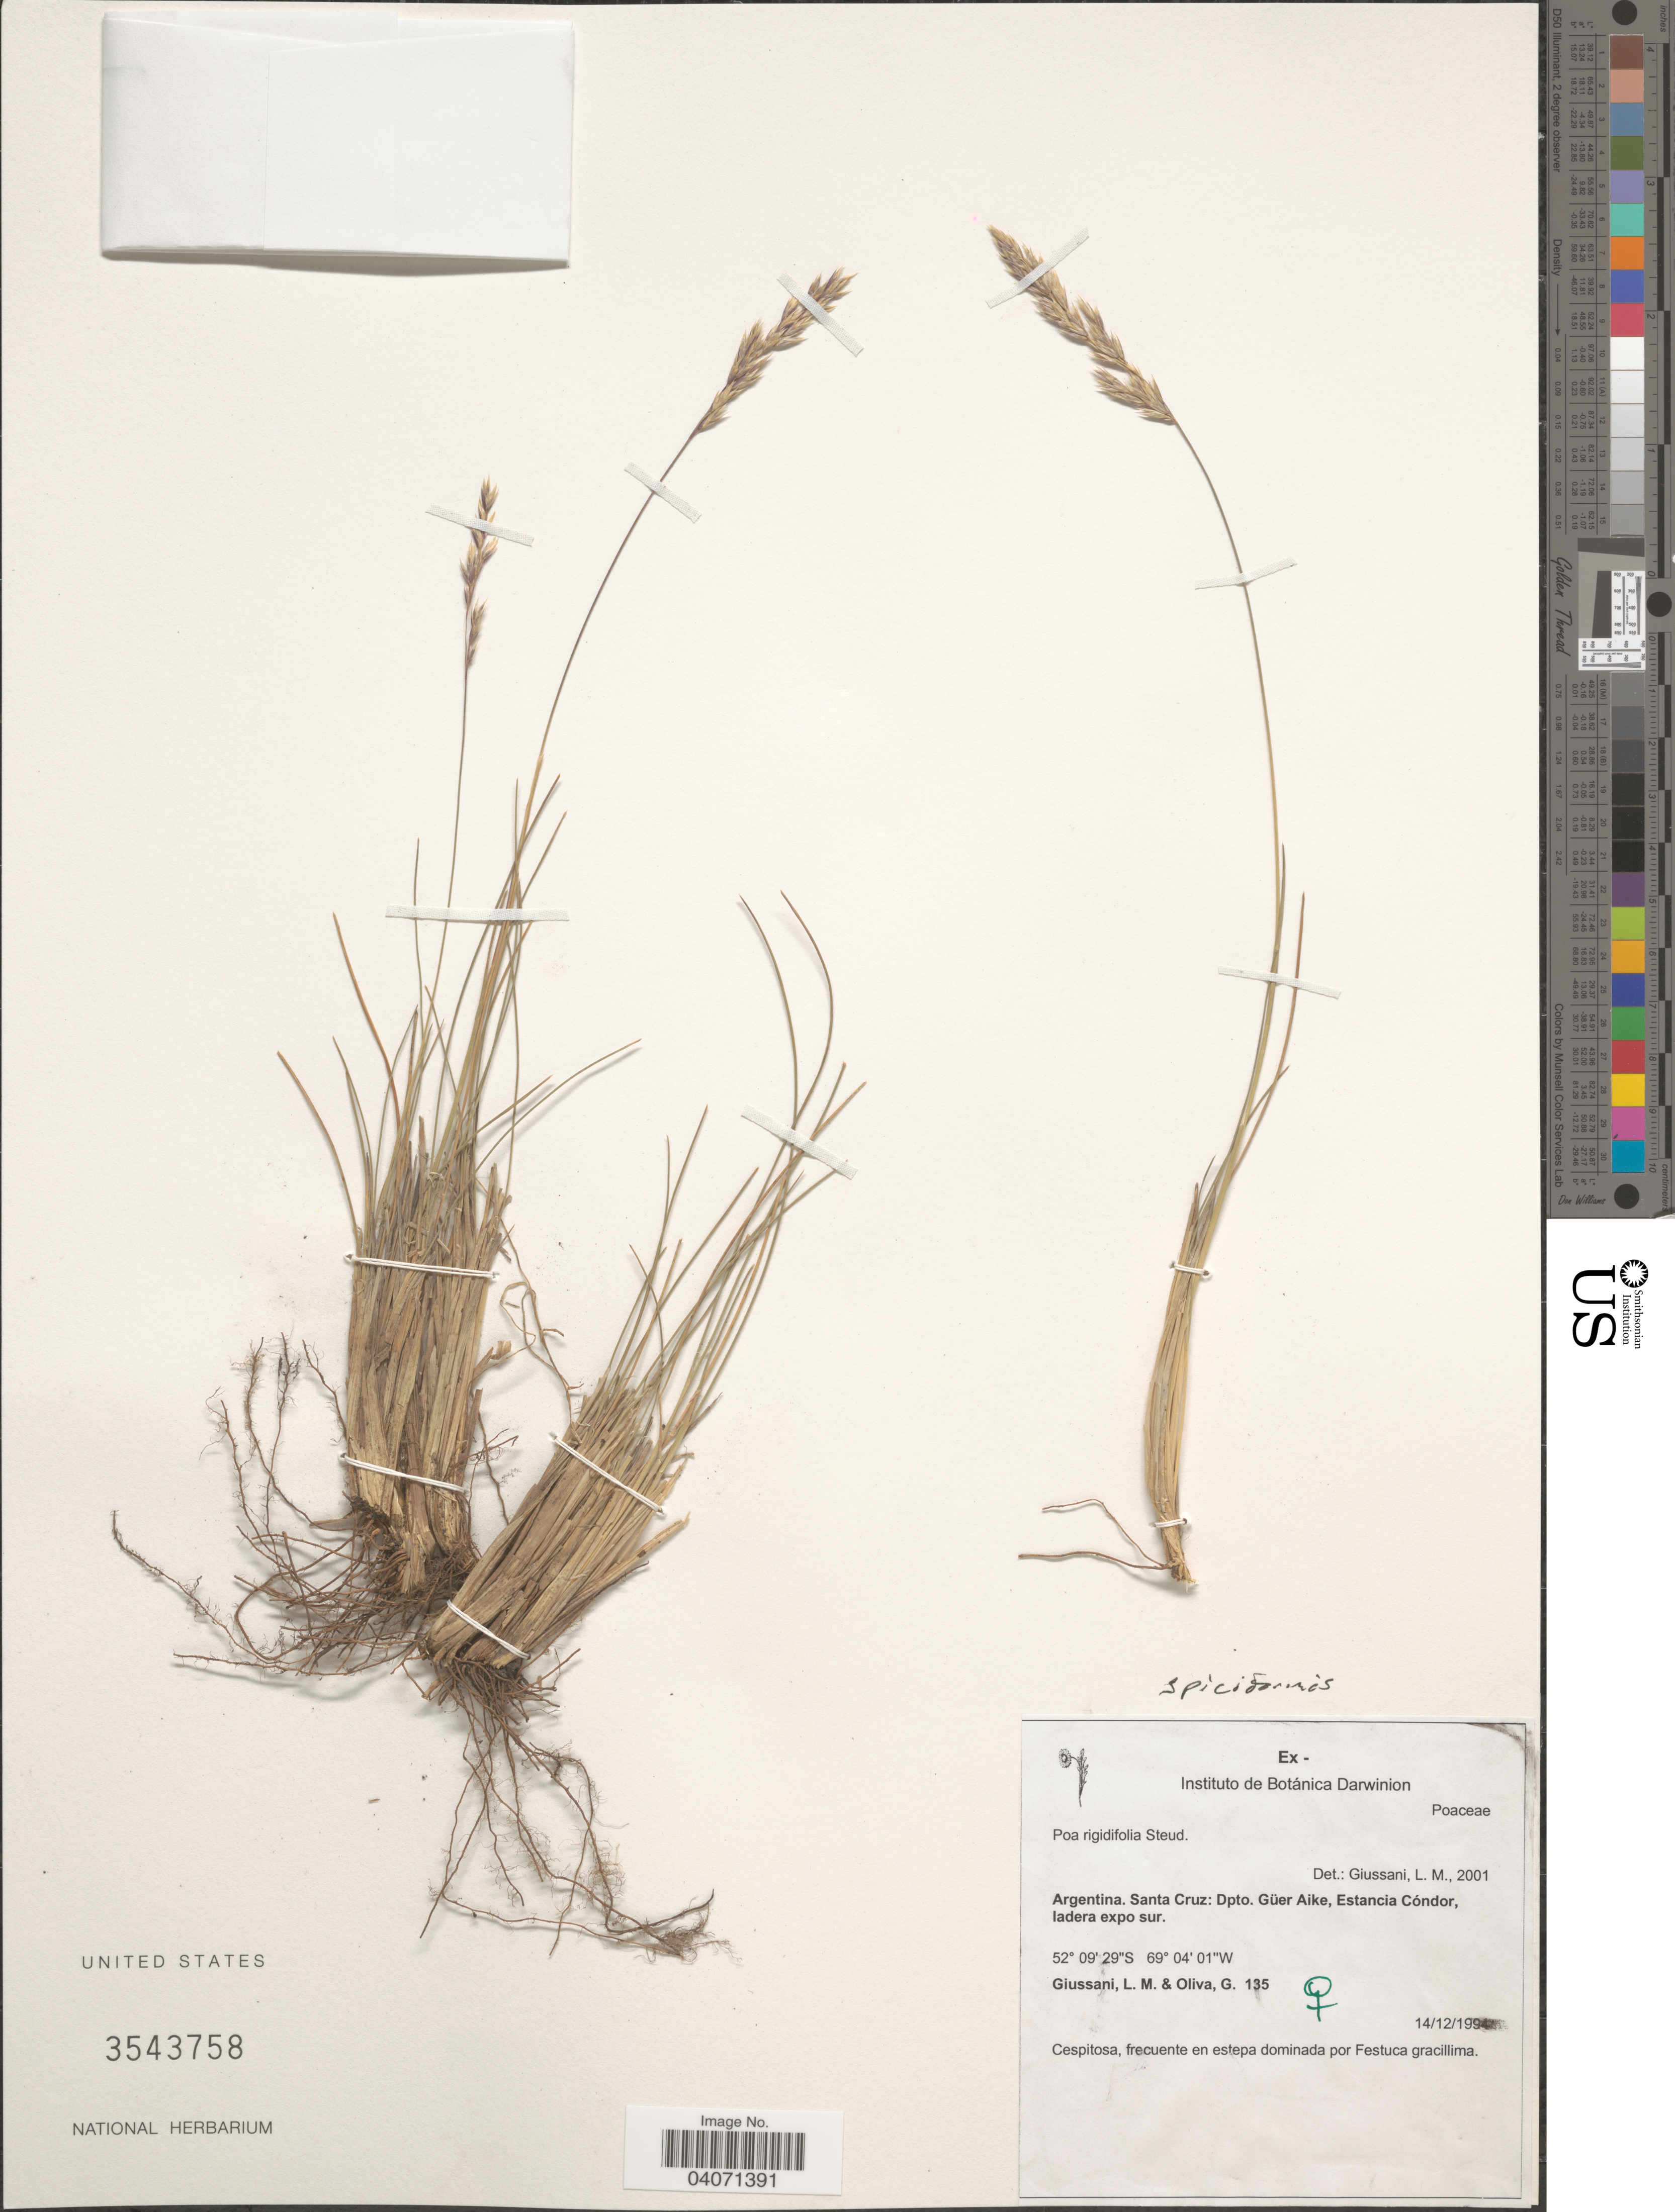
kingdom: Plantae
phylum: Tracheophyta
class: Liliopsida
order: Poales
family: Poaceae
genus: Poa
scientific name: Poa spiciformis var. spiciformis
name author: Steud.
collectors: L. Giussani & G. Oliva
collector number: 135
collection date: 1994-12-14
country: Argentina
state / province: Santa Cruz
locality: Dpto. Güer Aike, Estancia Cóndor, ladera expo sur.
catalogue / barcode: US 3543758